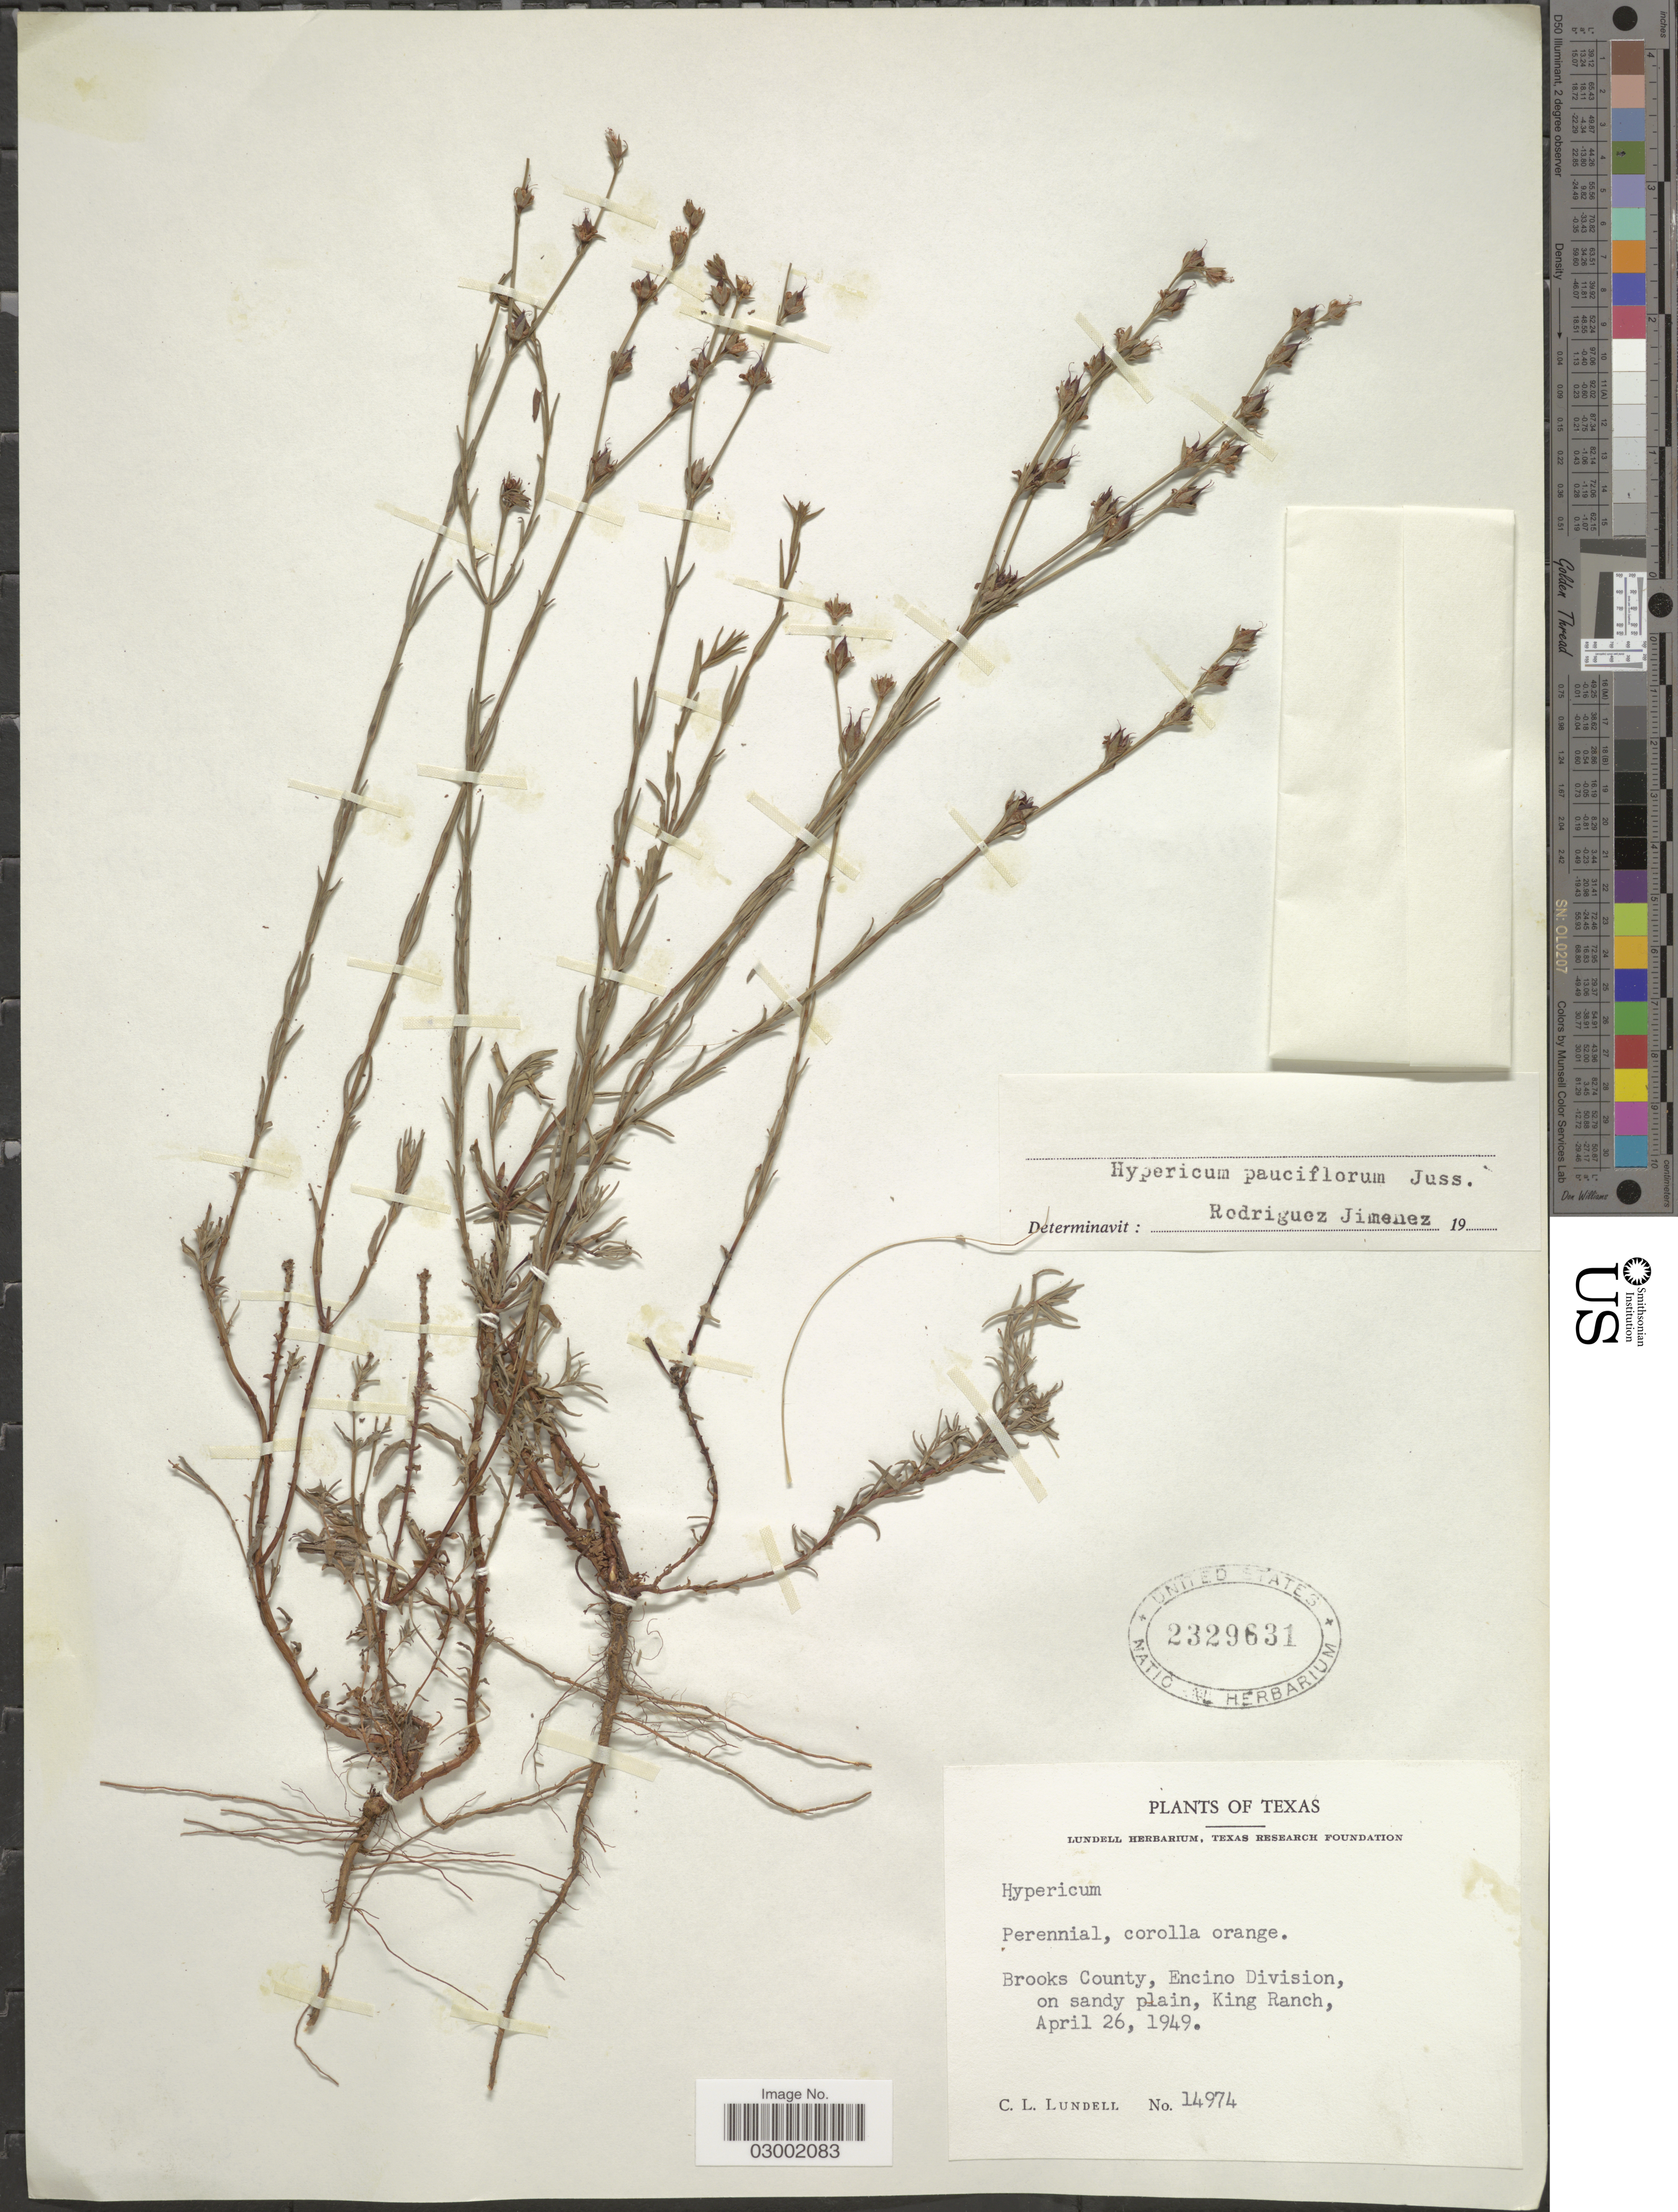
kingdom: Plantae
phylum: Tracheophyta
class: Magnoliopsida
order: Malpighiales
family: Hypericaceae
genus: Hypericum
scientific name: Hypericum pauciflorum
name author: Kunth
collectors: C. L. Lundell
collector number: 14974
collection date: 1949-04-26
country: United States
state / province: Texas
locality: Brooks County, Encino Division on sandy plain, King Ranch.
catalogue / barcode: US 2329631